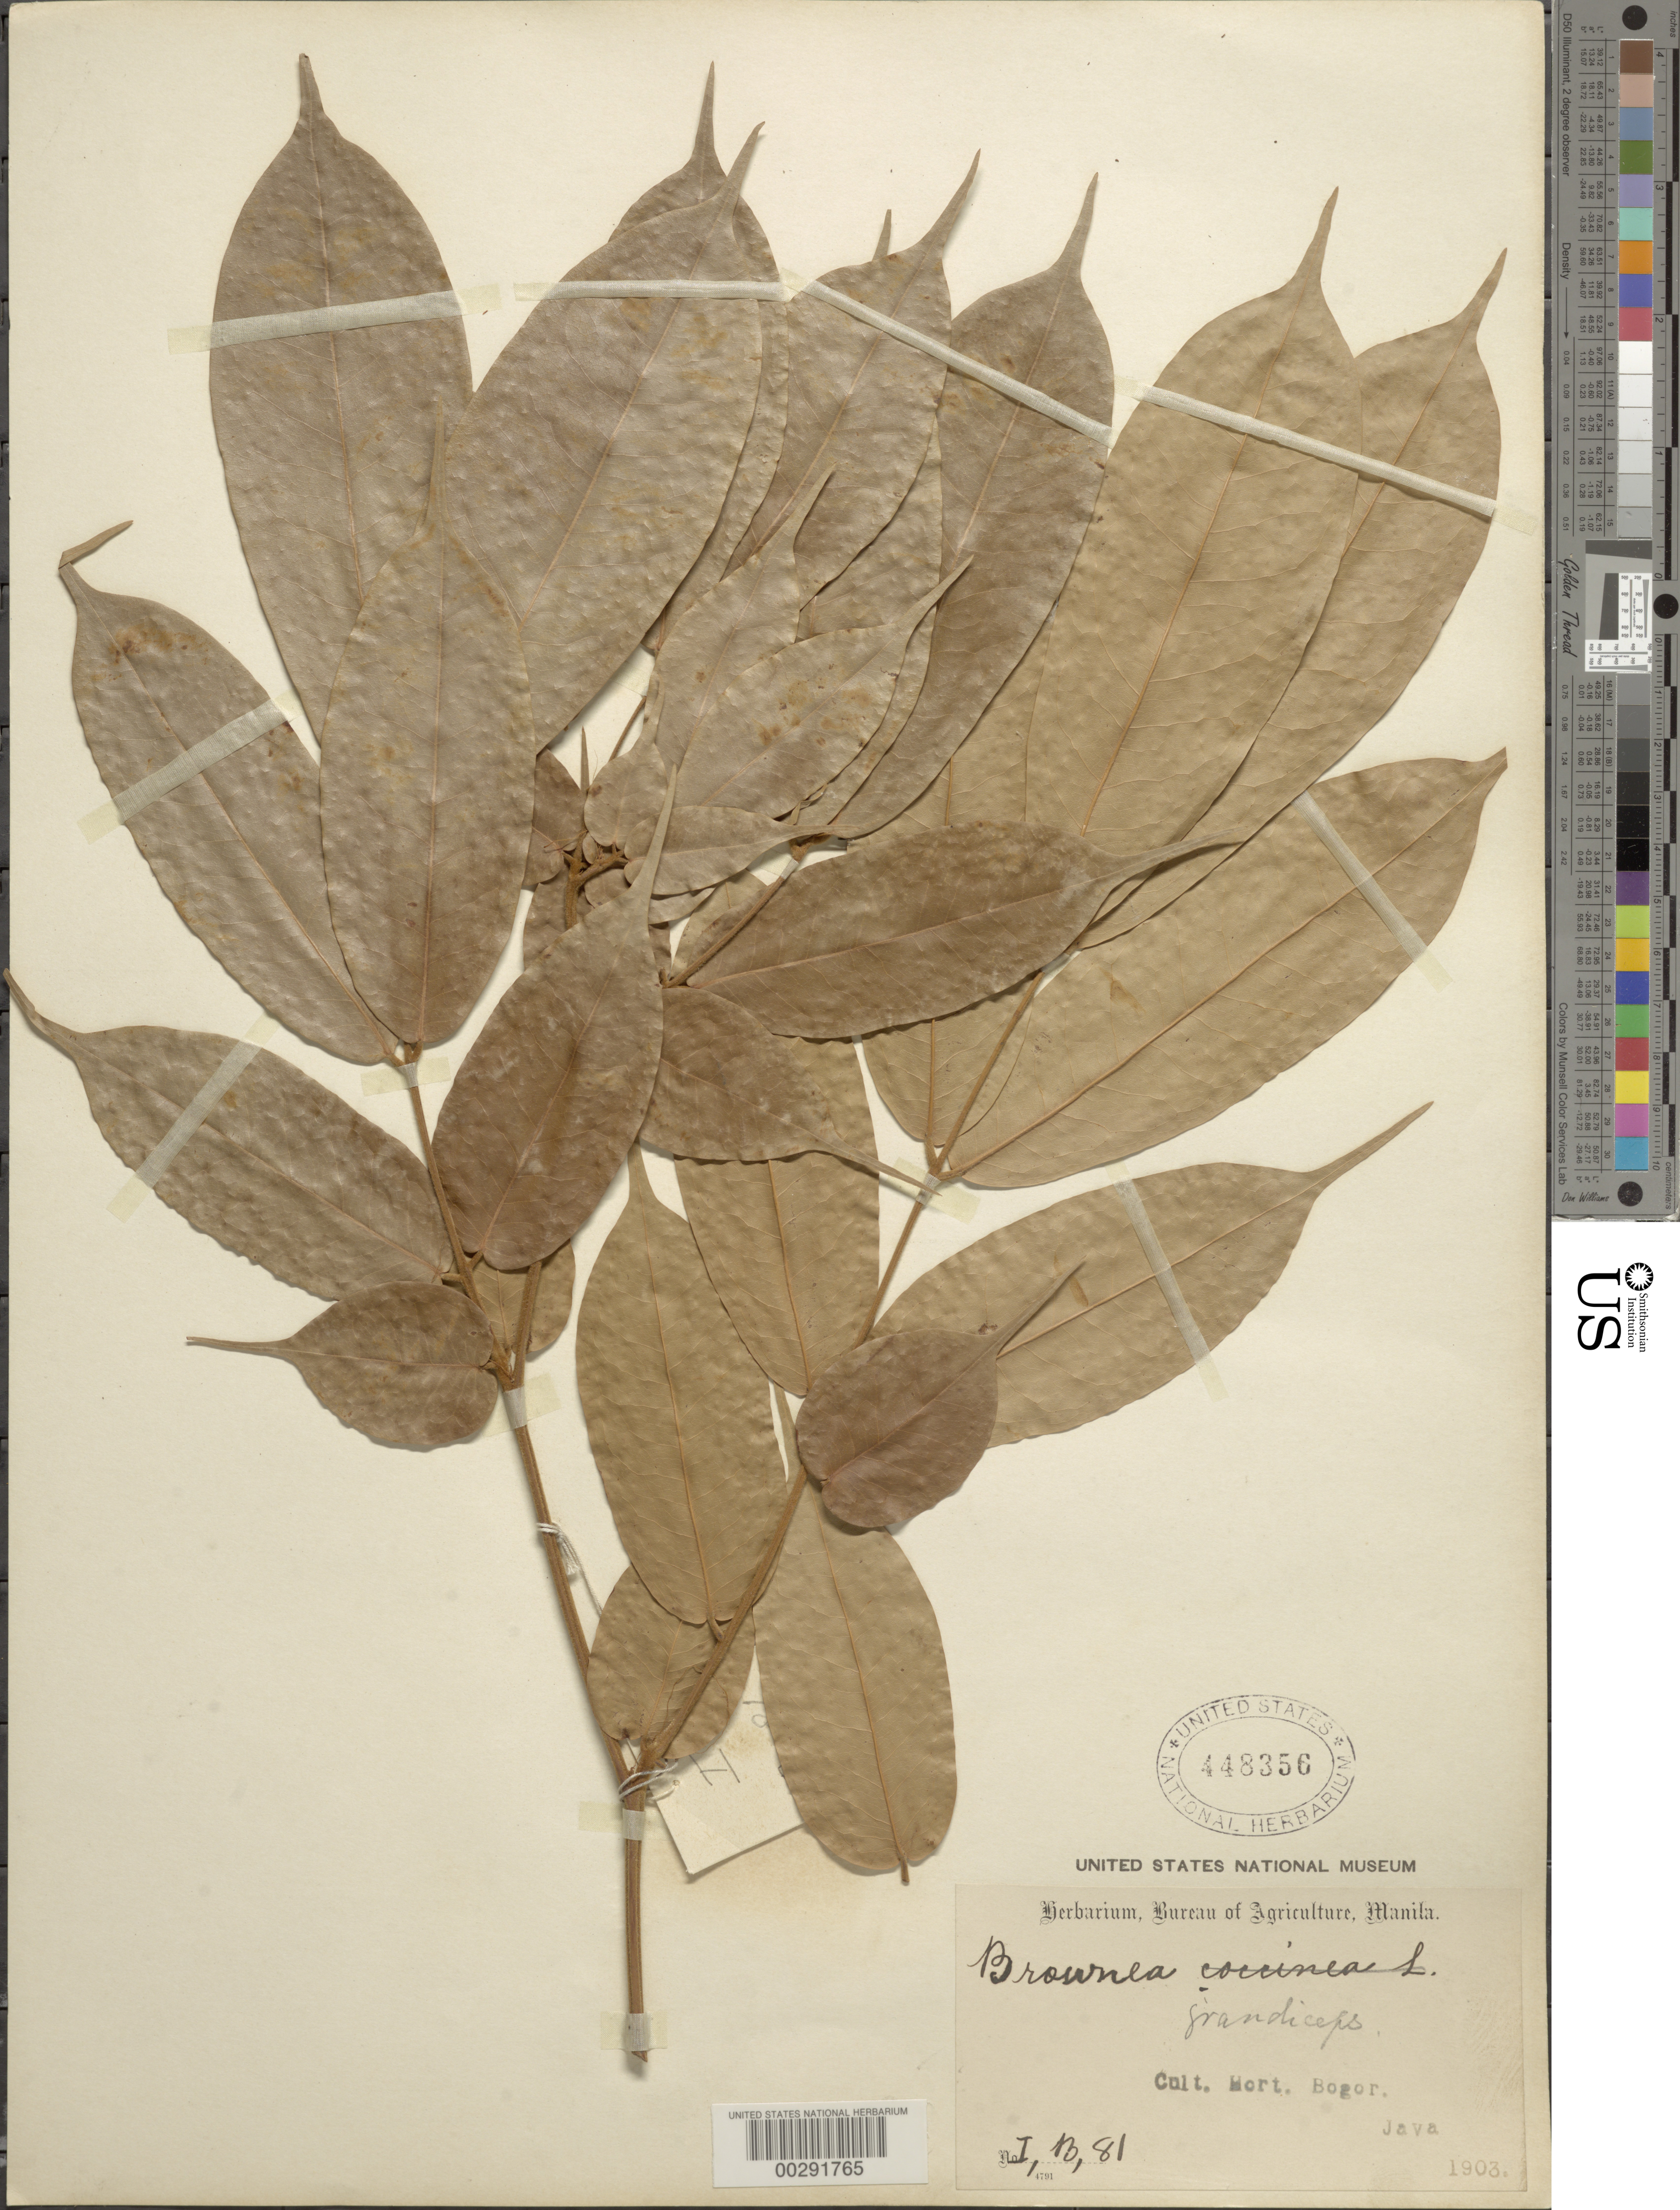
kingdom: Plantae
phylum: Tracheophyta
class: Magnoliopsida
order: Fabales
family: Fabaceae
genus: Brownea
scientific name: Brownea grandiceps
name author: Jacq.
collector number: I,b,81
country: Indonesia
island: Java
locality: Bogor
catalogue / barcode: US 448356